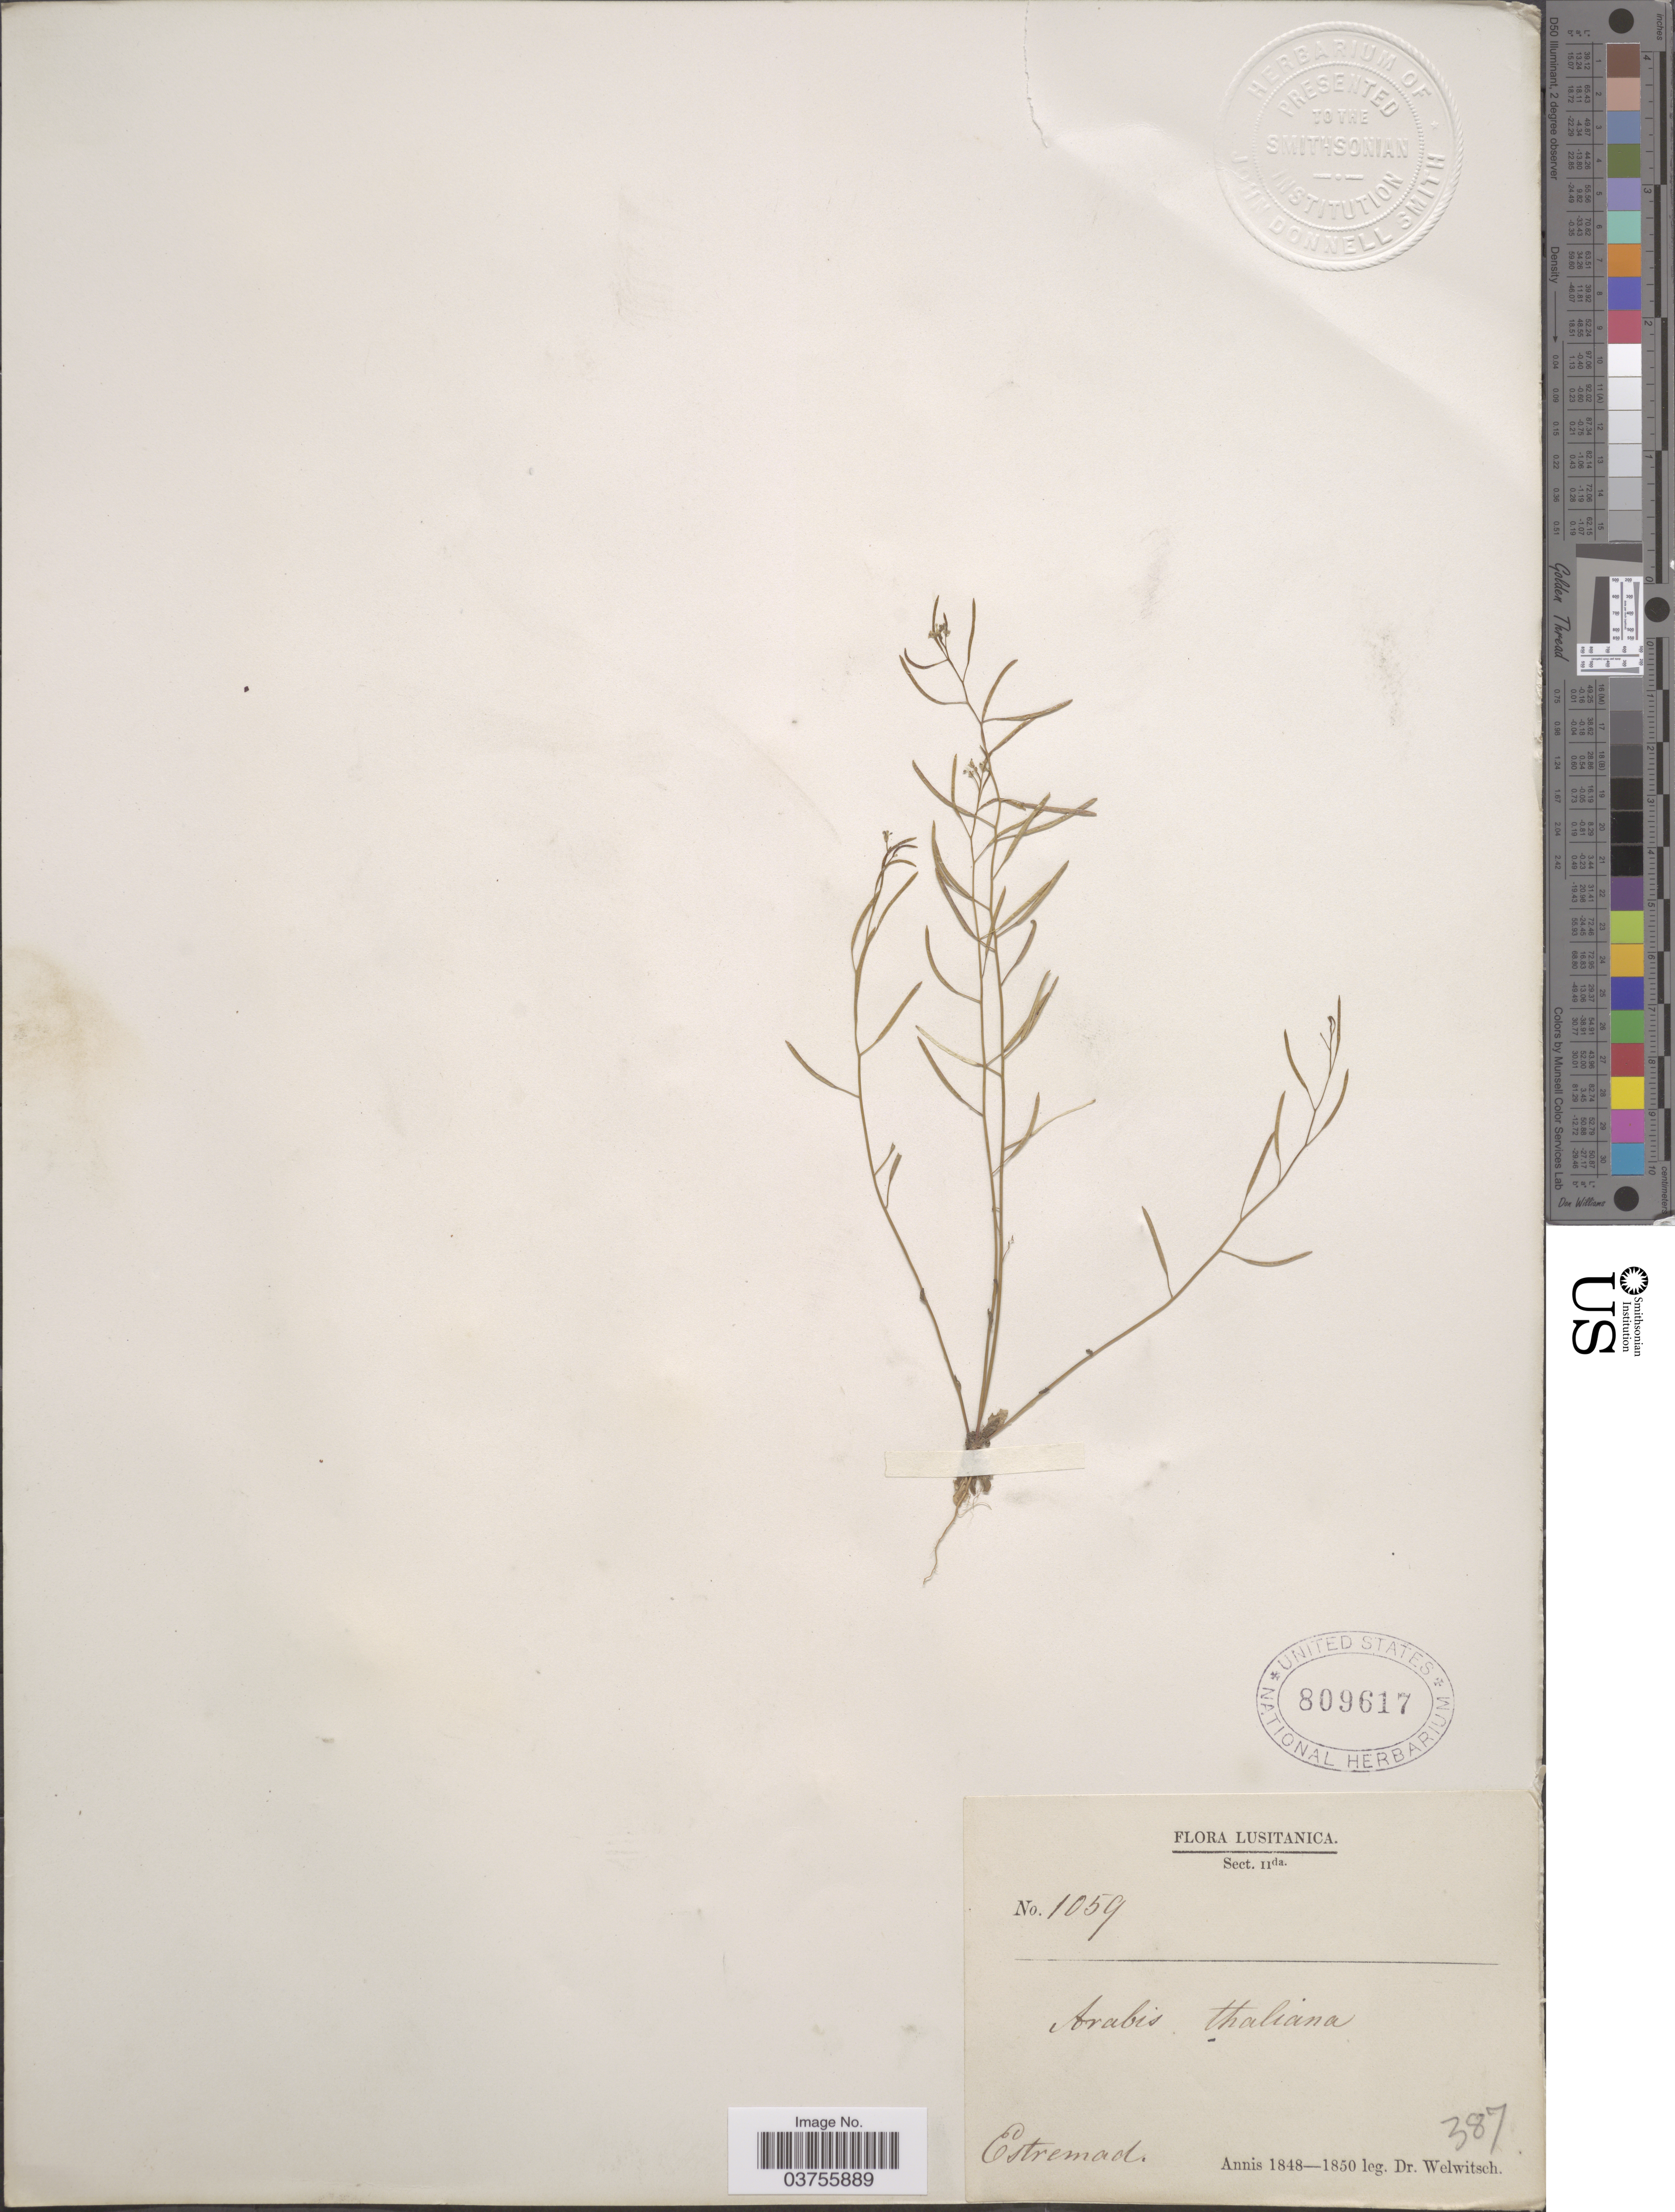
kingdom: Plantae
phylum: Tracheophyta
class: Magnoliopsida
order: Brassicales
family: Brassicaceae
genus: Arabidopsis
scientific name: Arabidopsis thaliana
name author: (L.) Heynh.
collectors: -. Welwitsch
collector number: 1059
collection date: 1848/1850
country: Portugal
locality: Lusitanica. Estremad.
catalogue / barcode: US 809617